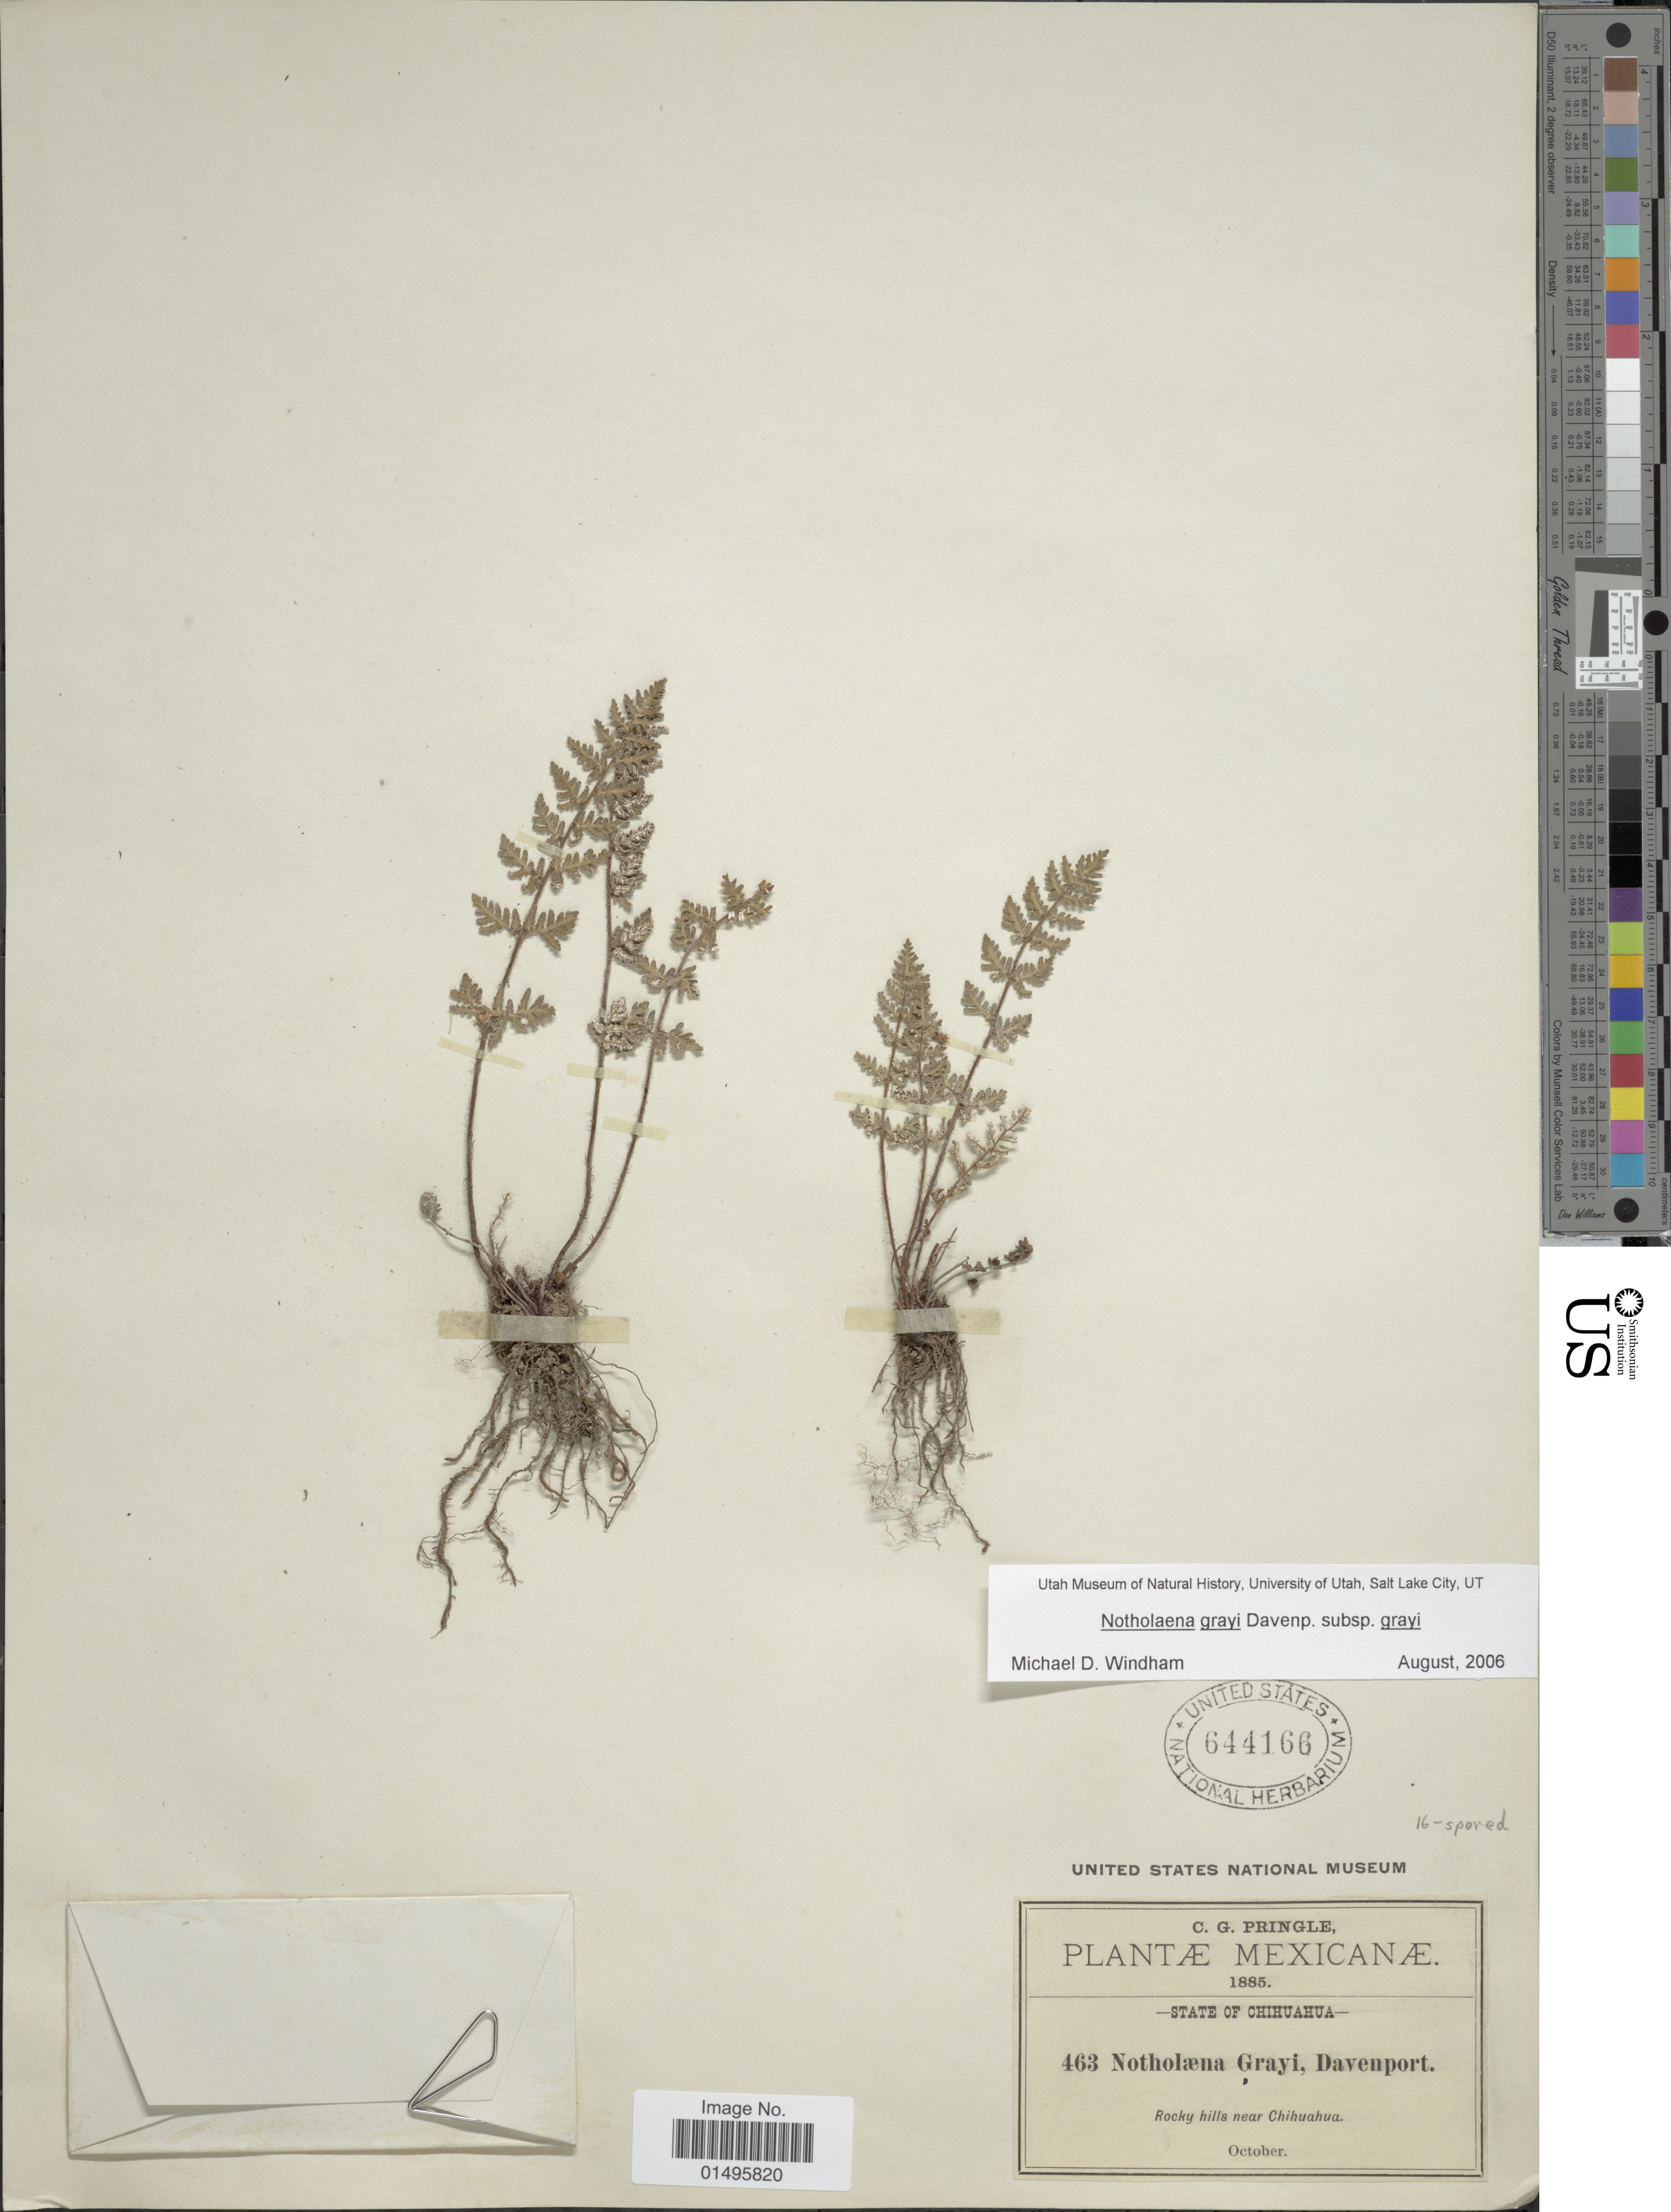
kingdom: Plantae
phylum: Tracheophyta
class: Polypodiopsida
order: Polypodiales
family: Pteridaceae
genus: Notholaena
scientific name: Notholaena grayi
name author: Davenp.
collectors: C. G. Pringle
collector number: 463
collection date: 1885-10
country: Mexico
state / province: Chihuahua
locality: Mexicanae, rocky hills near Chihuahua.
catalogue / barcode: US 644166